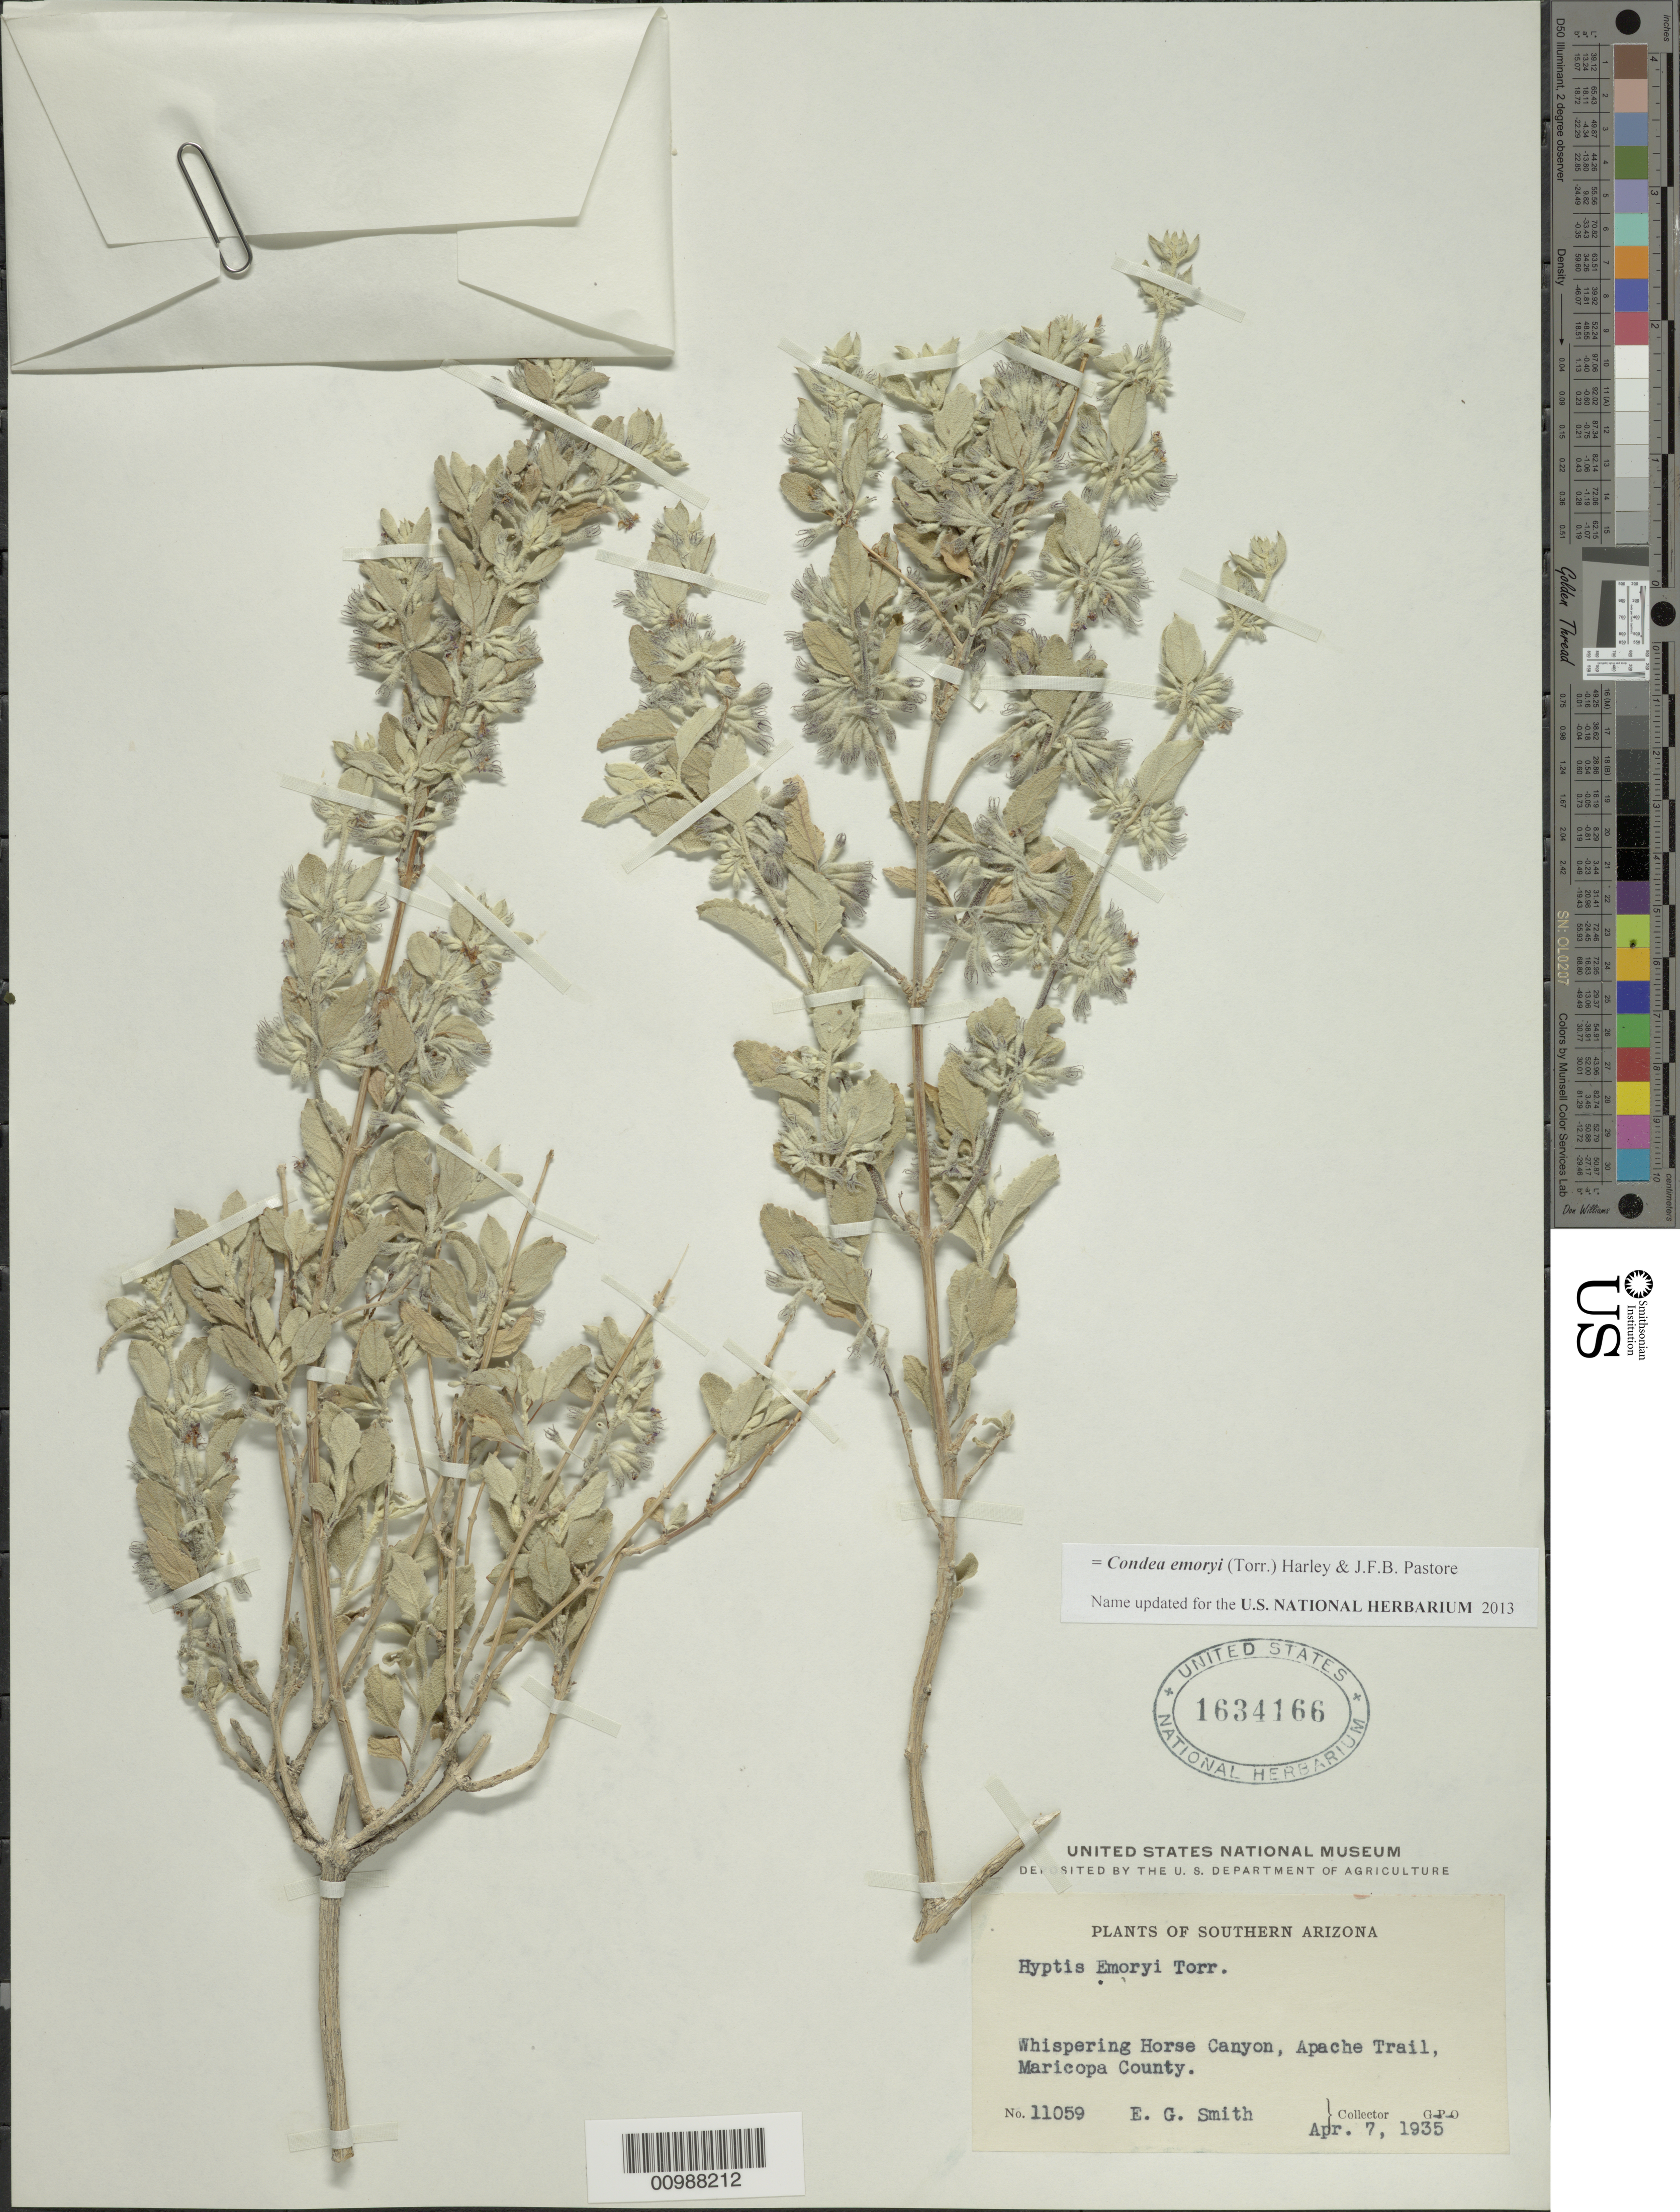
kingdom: Plantae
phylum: Tracheophyta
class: Magnoliopsida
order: Lamiales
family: Lamiaceae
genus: Condea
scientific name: Condea emoryi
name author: (Torr.) Harley & J.F.B. Pastore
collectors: E. G. Smith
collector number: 11059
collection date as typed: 07 Aug 1935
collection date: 1935-08-07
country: United States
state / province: Arizona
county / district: Maricopa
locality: Whispering Horse Canyon, Apache Trail.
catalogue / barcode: US 1634166